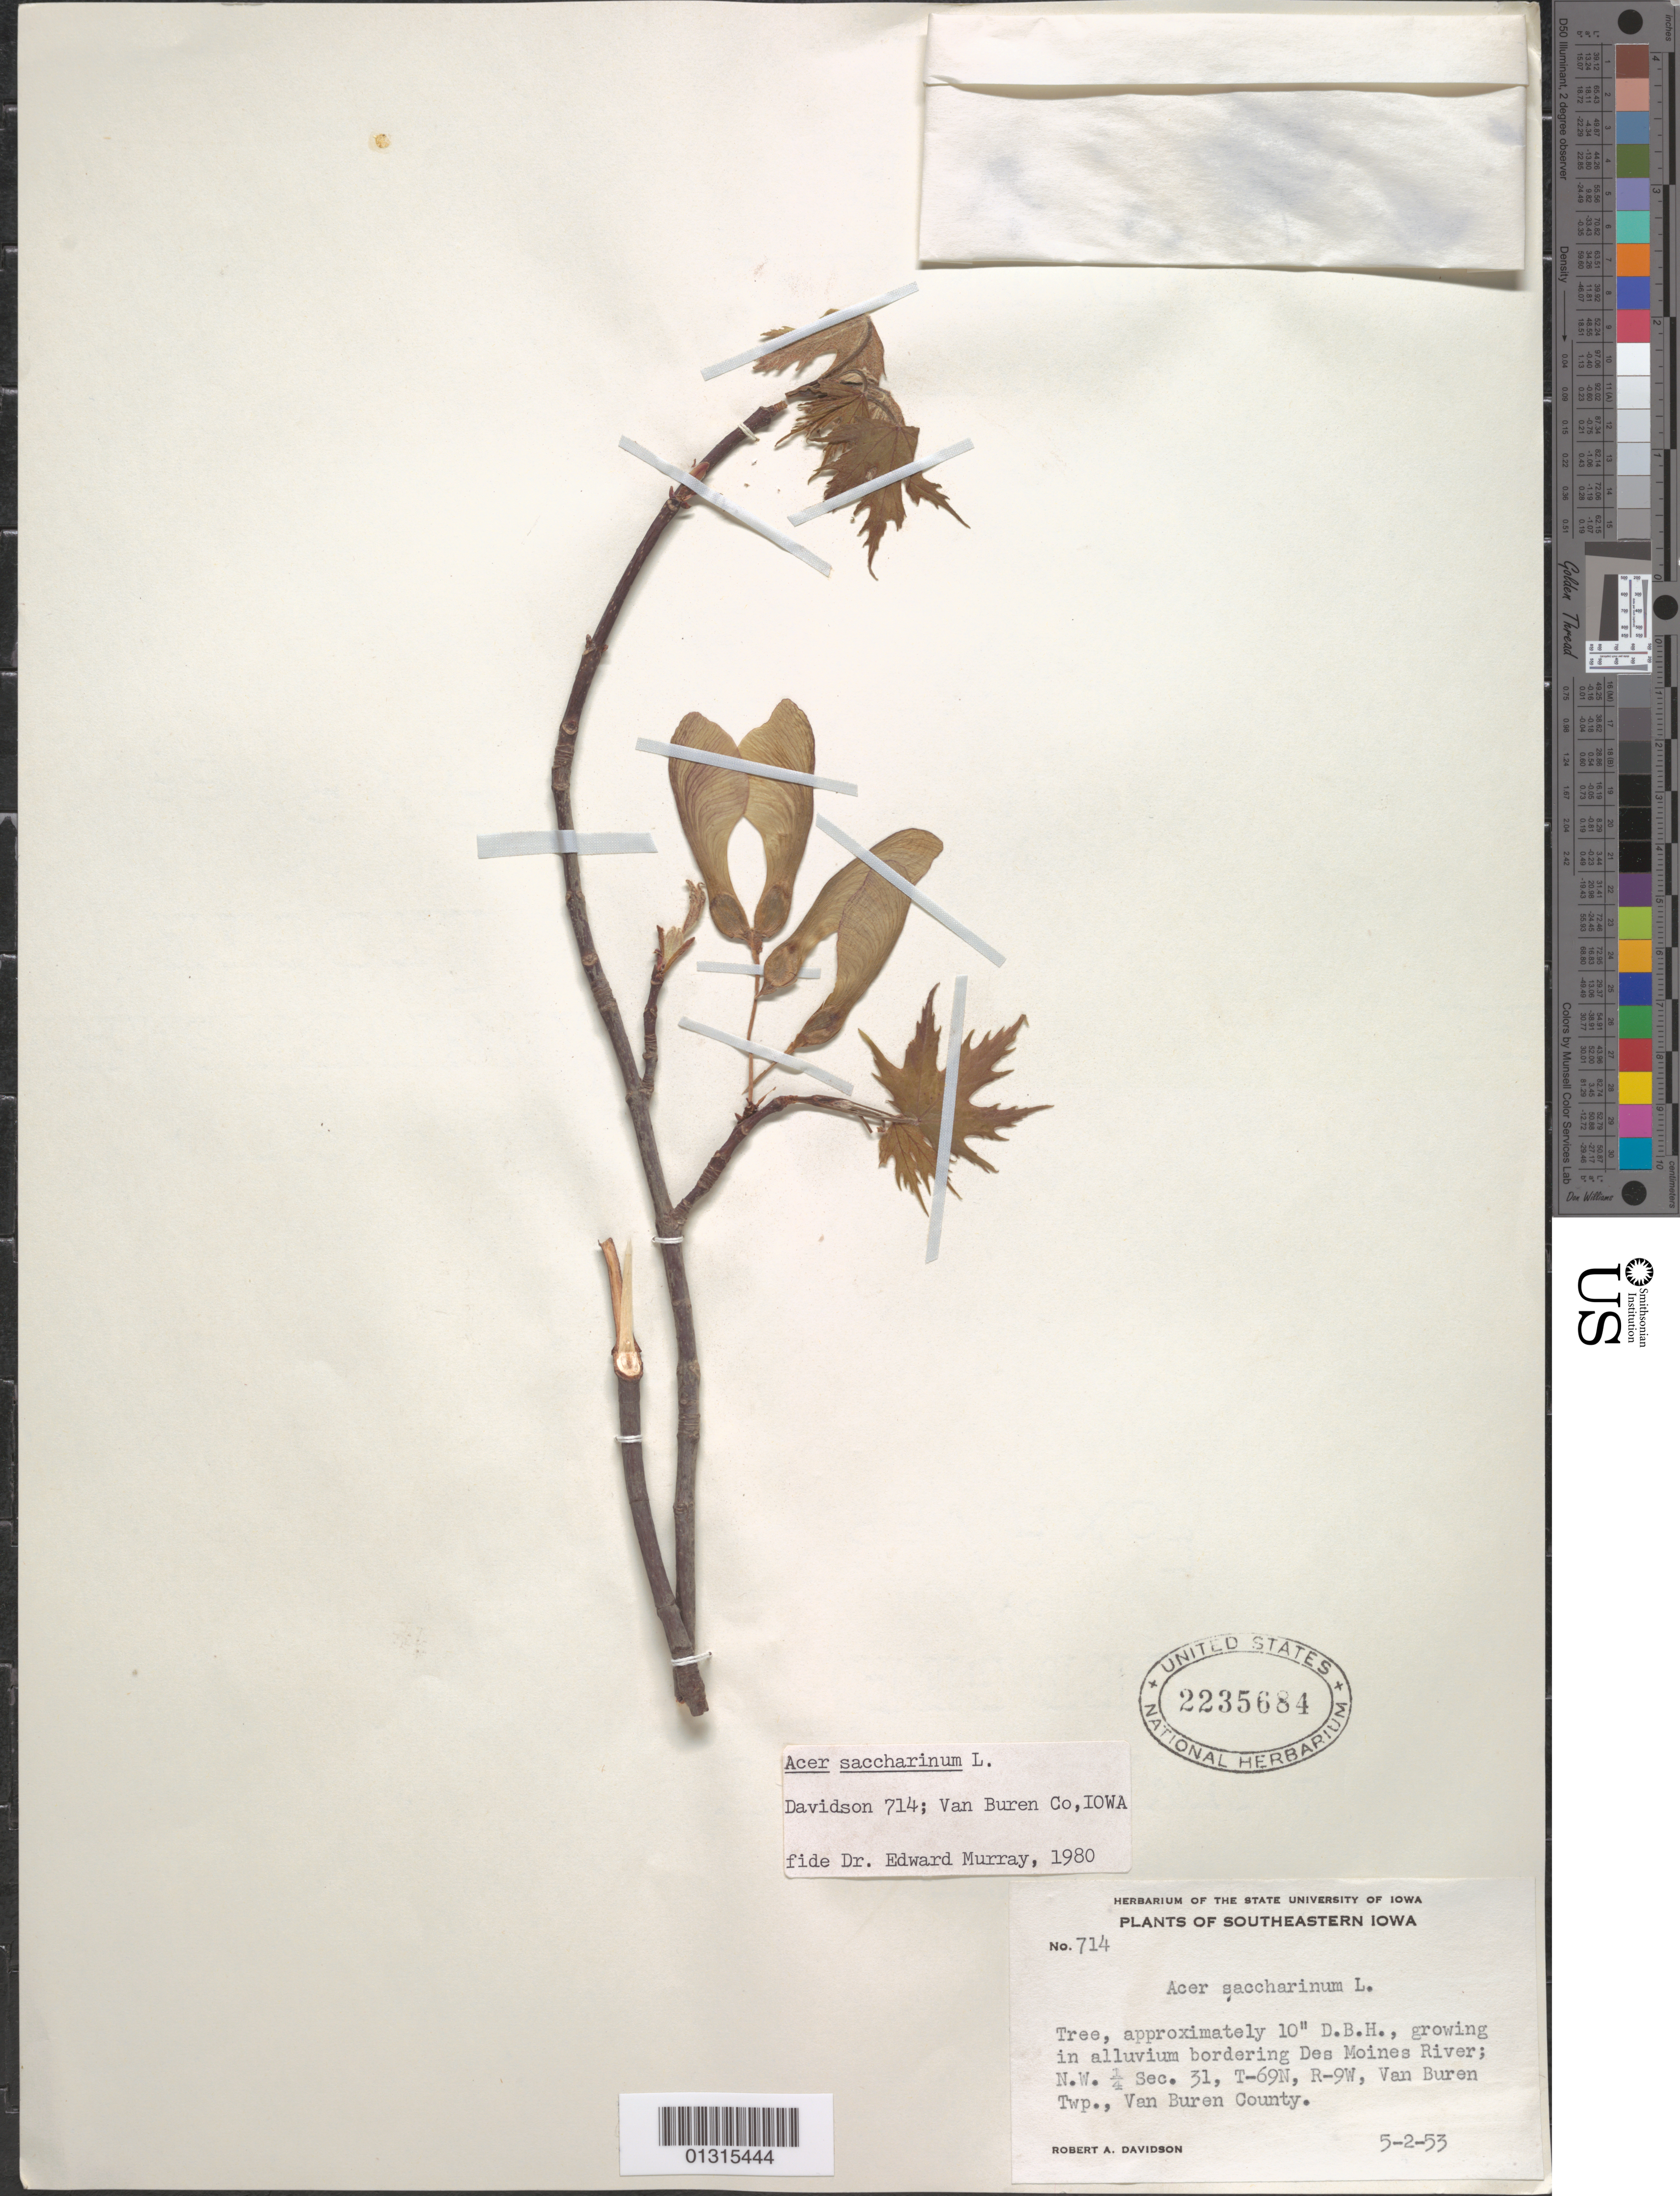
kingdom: Plantae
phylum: Tracheophyta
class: Magnoliopsida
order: Sapindales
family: Sapindaceae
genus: Acer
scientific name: Acer saccharinum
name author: L.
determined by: Murray, Edward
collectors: R. A. Davidson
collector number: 714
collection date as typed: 5-2-53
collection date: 1953-05-02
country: United States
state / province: Iowa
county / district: Van Buren County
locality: Van Buren County, Des Moines River, NW 1/4 Sec. 31, T-69N, Van Buren Twp.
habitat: Growing in alluvium bordering river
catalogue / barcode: US 2235684